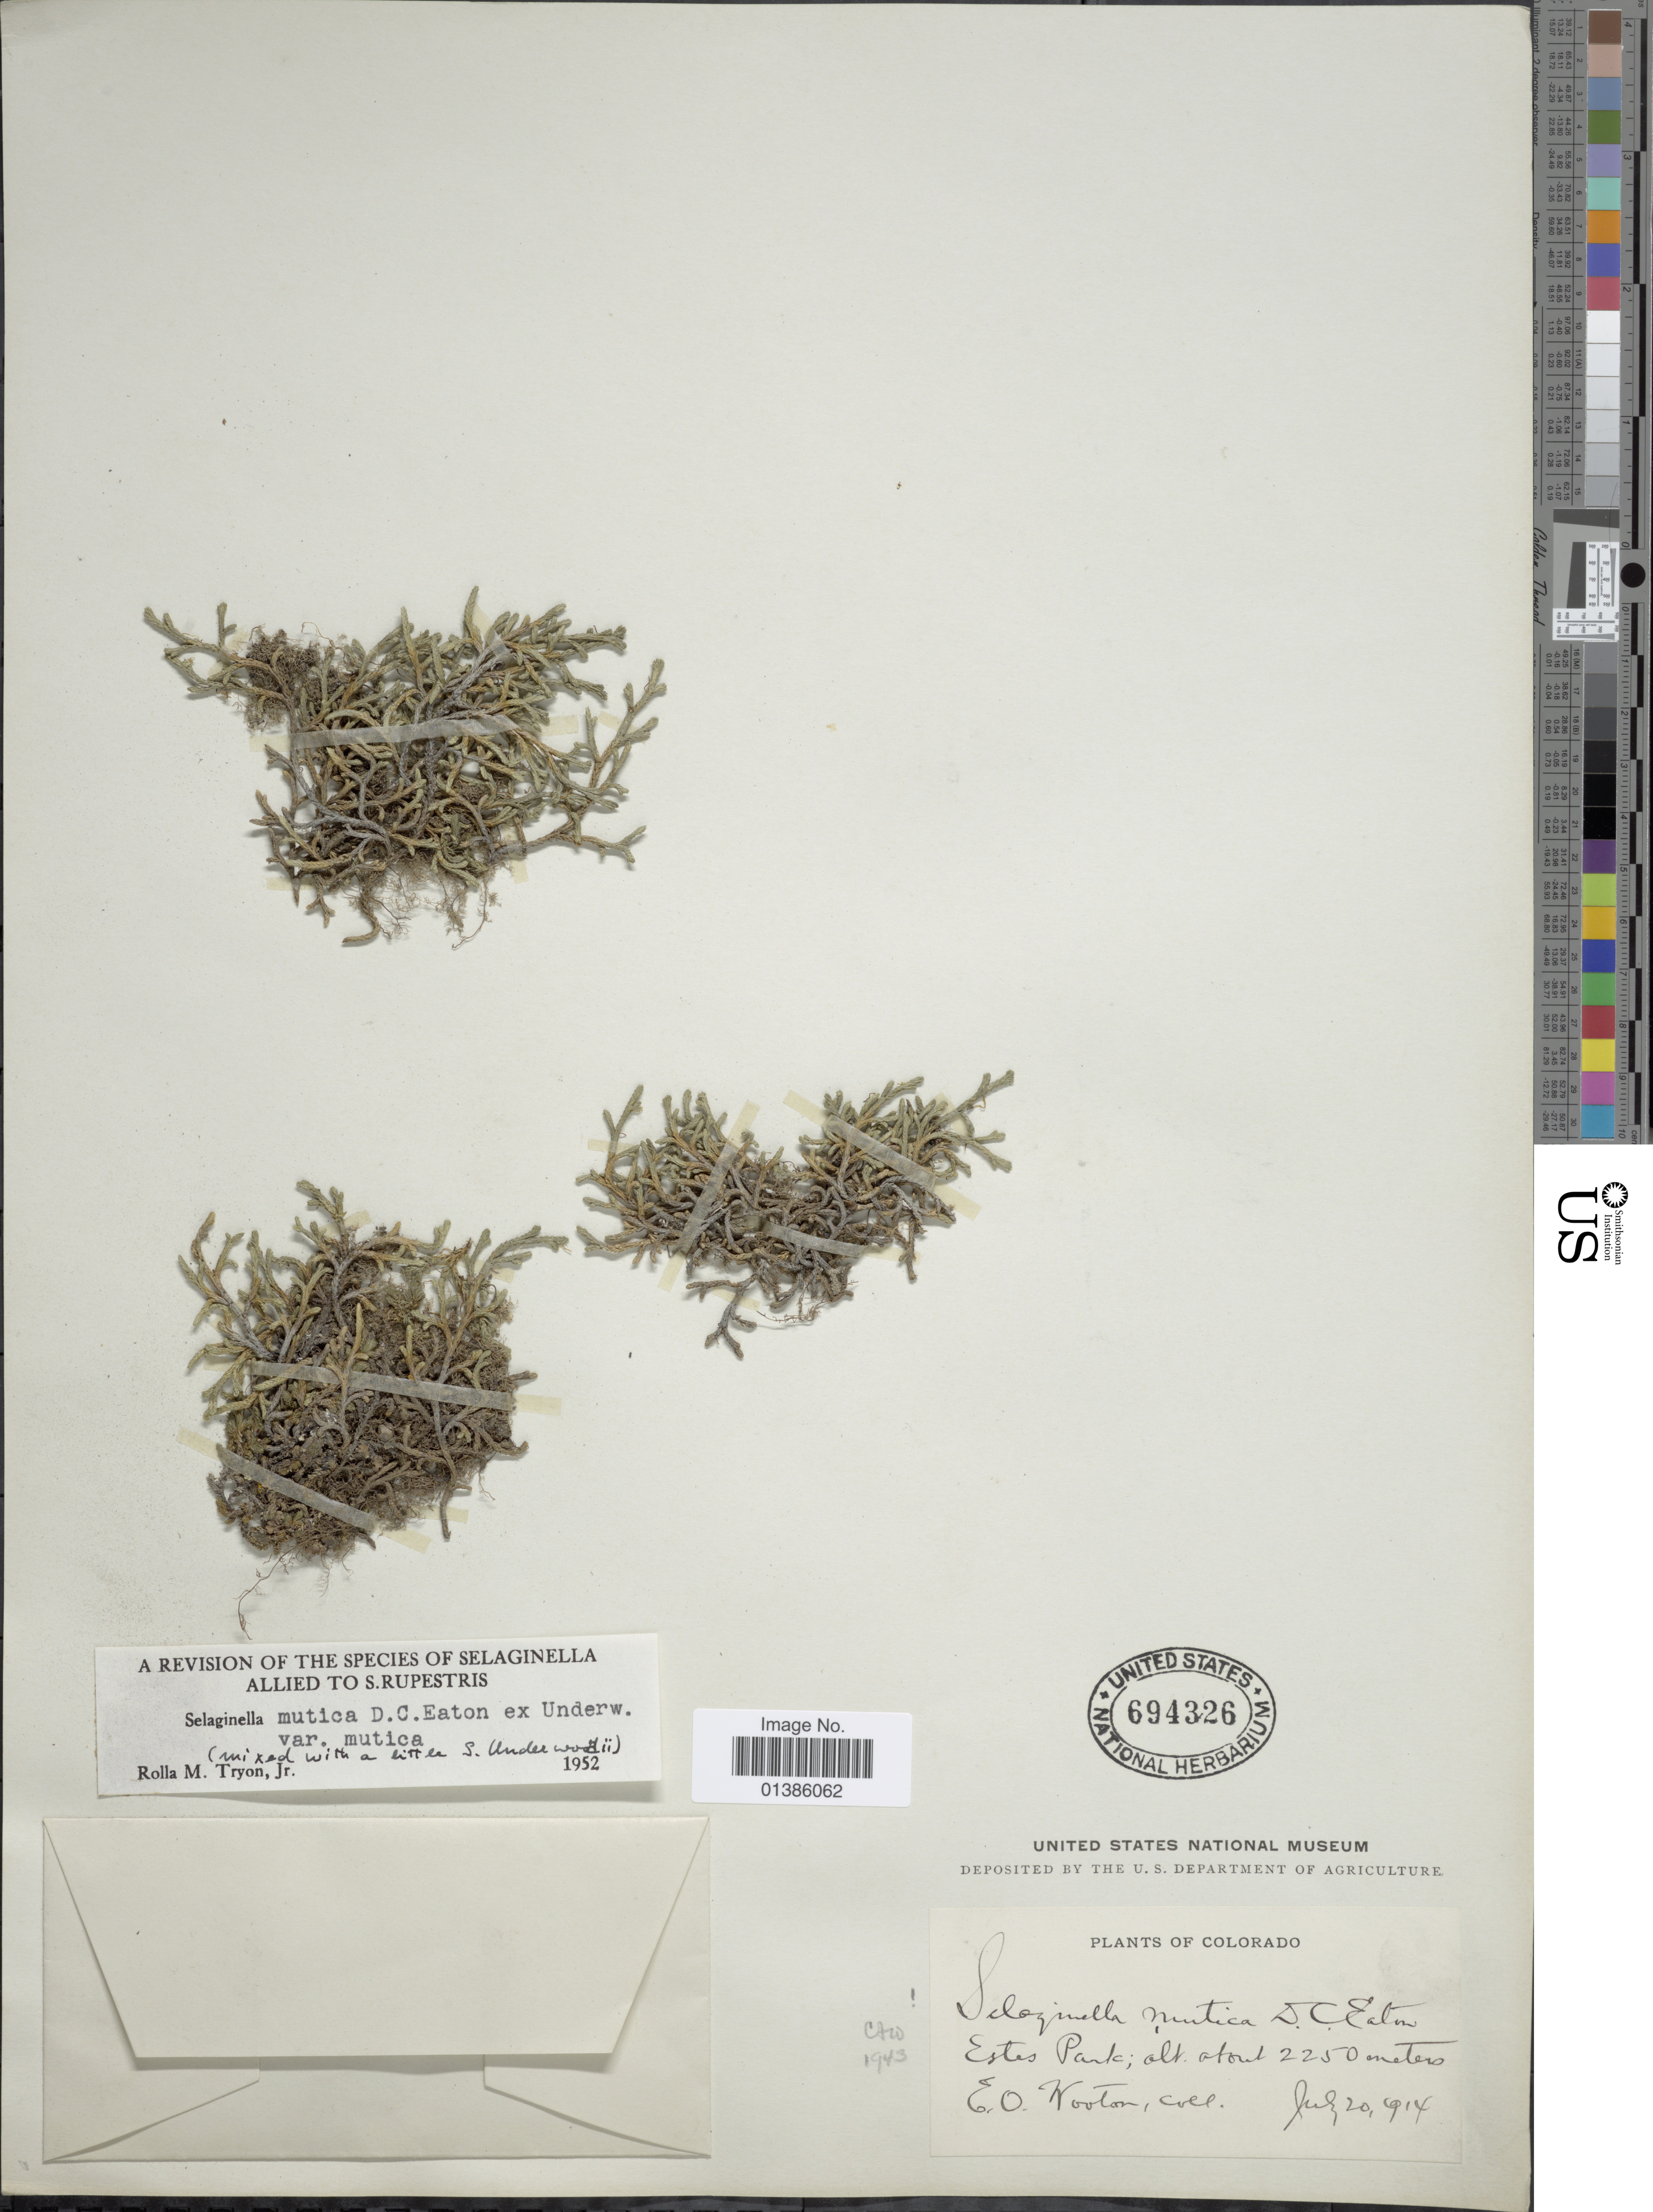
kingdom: Plantae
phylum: Tracheophyta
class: Lycopodiopsida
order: Selaginellales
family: Selaginellaceae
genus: Selaginella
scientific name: Selaginella mutica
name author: D.C. Eaton in Underw.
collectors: E. O. Wooton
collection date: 1914-07-20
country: United States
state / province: Colorado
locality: Estes Park.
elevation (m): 2250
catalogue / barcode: US 694326